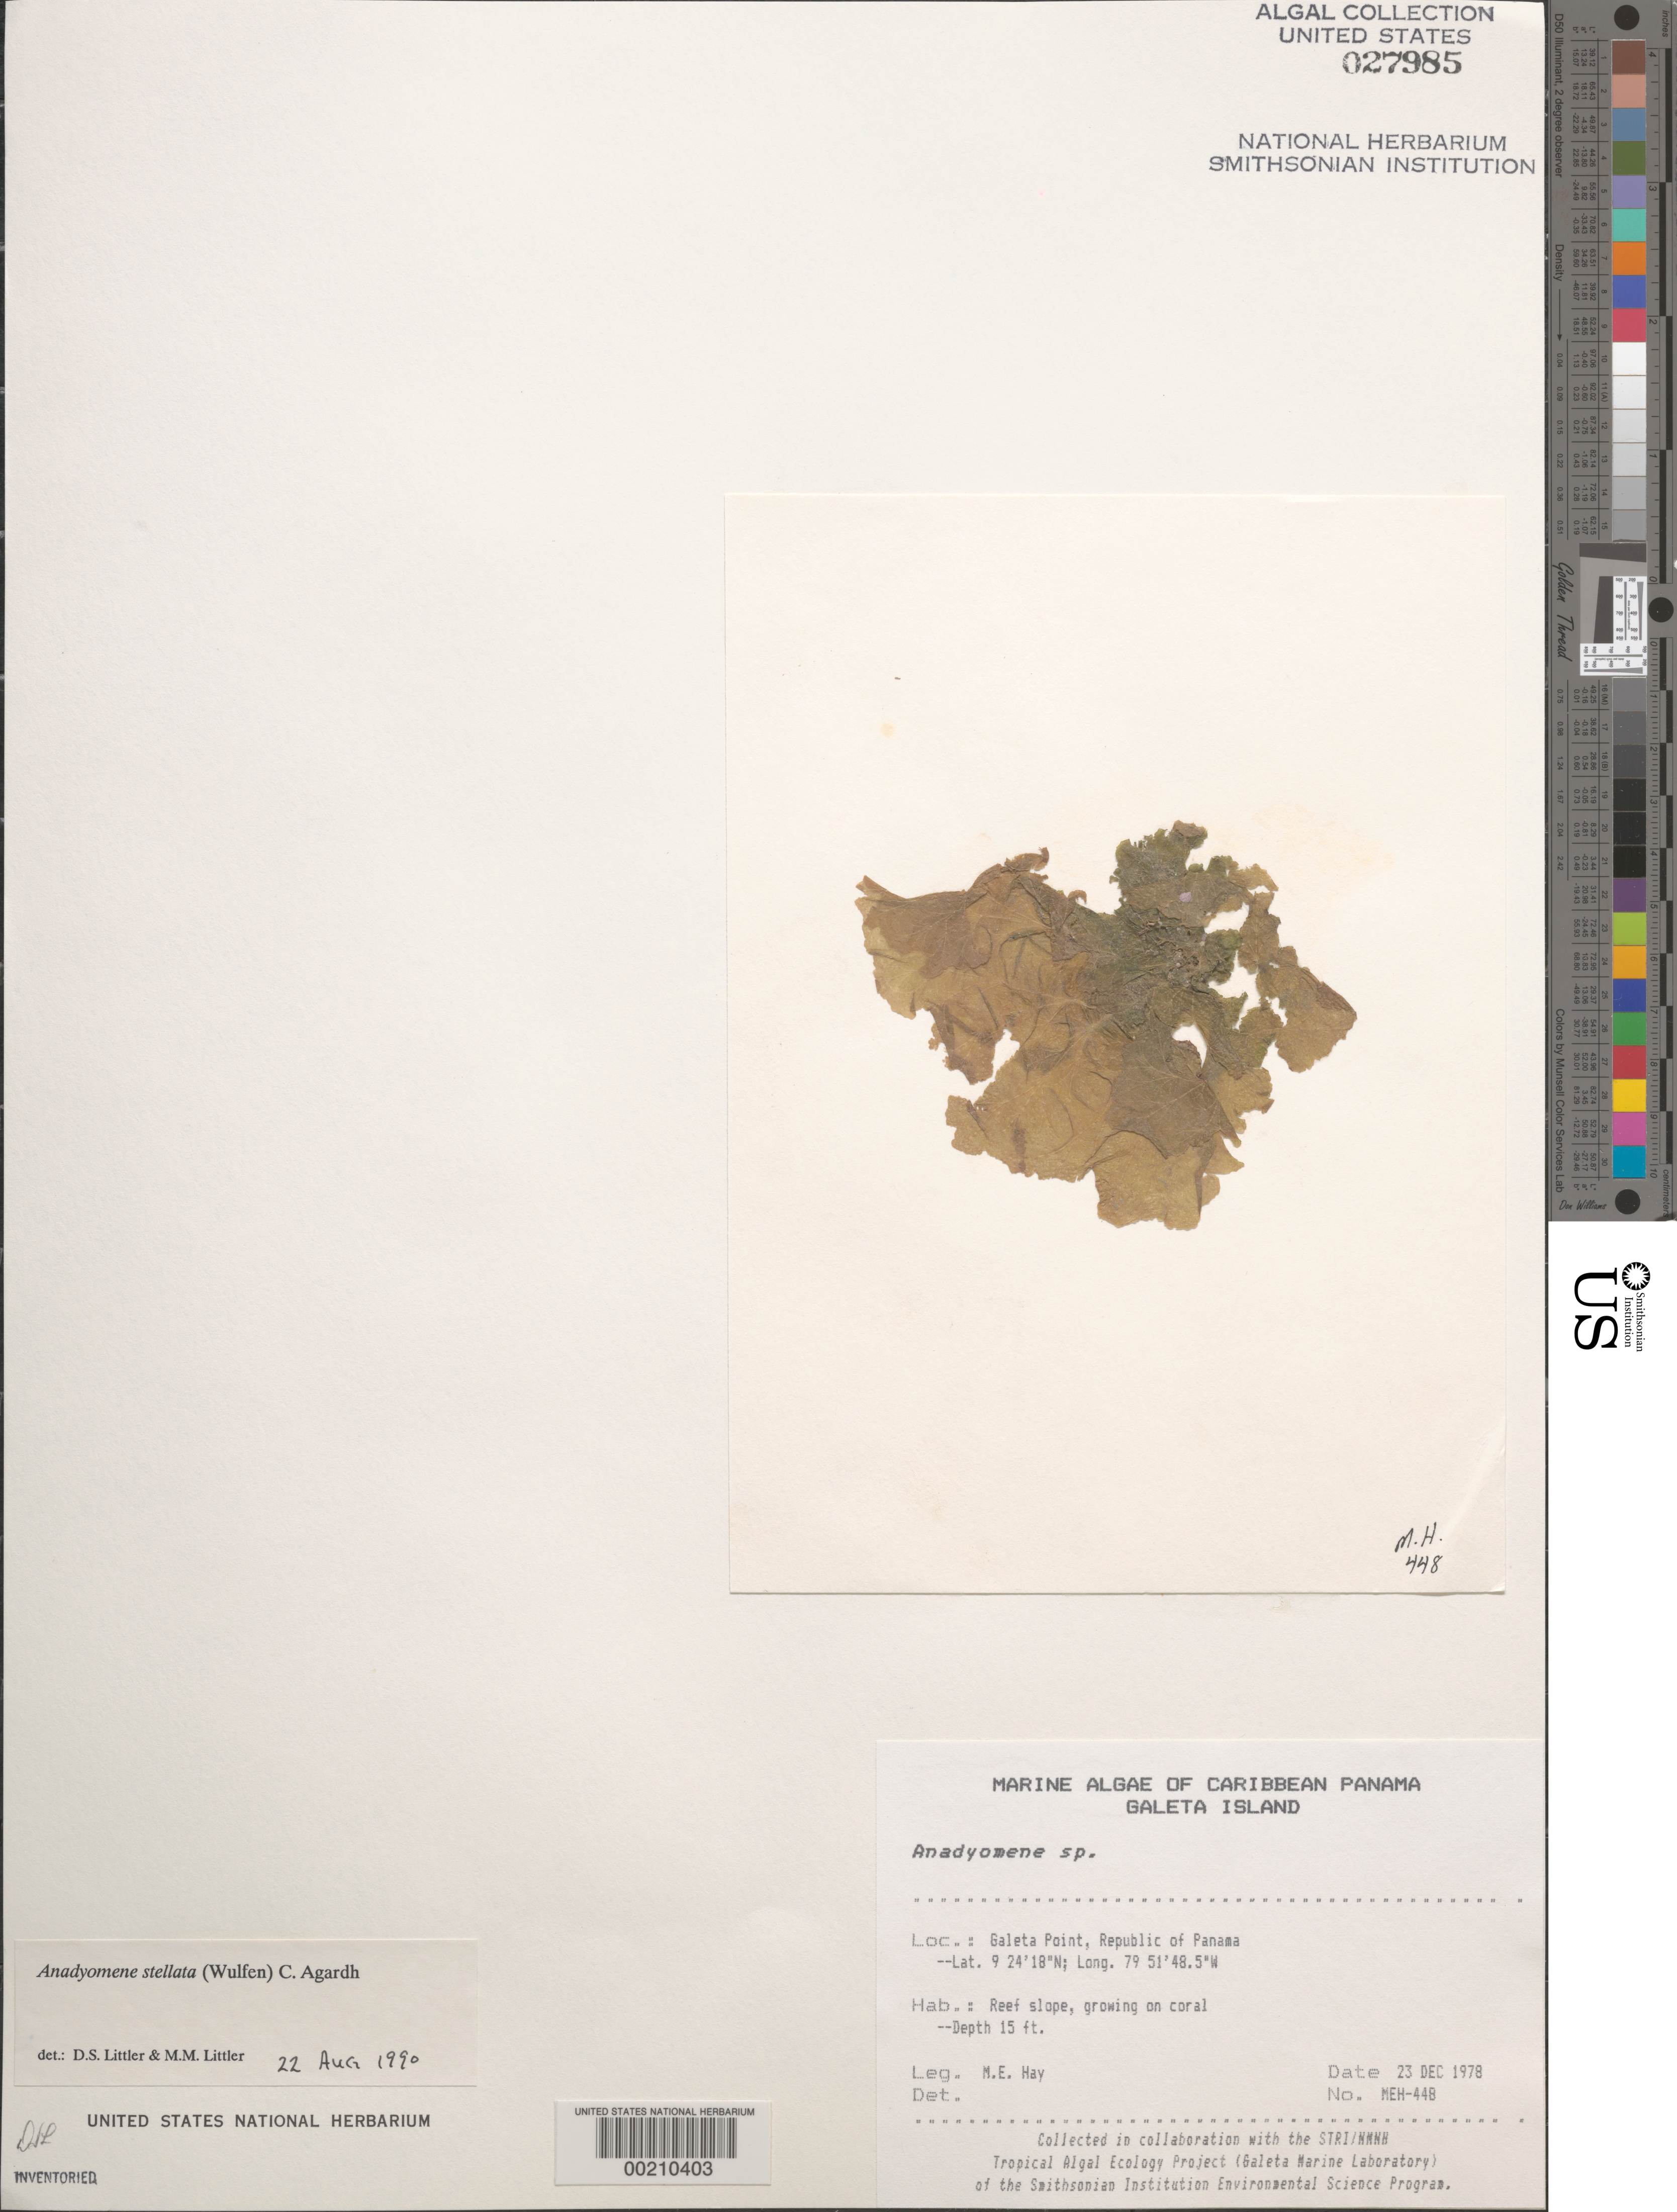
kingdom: Plantae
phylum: Chlorophyta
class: Ulvophyceae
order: Cladophorales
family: Anadyomenaceae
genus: Anadyomene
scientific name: Anadyomene stellata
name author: (Wulfen) C. Agardh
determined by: Littler, D. S.; Littler, M. M.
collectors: M. E. Hay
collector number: MEH-448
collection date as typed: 23 Dec 1978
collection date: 1978-12-23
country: Panama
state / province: Colón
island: Galeta Island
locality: Galeta Point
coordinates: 9 24' 18" N, 79 51' 48.5" W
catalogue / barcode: US 27985